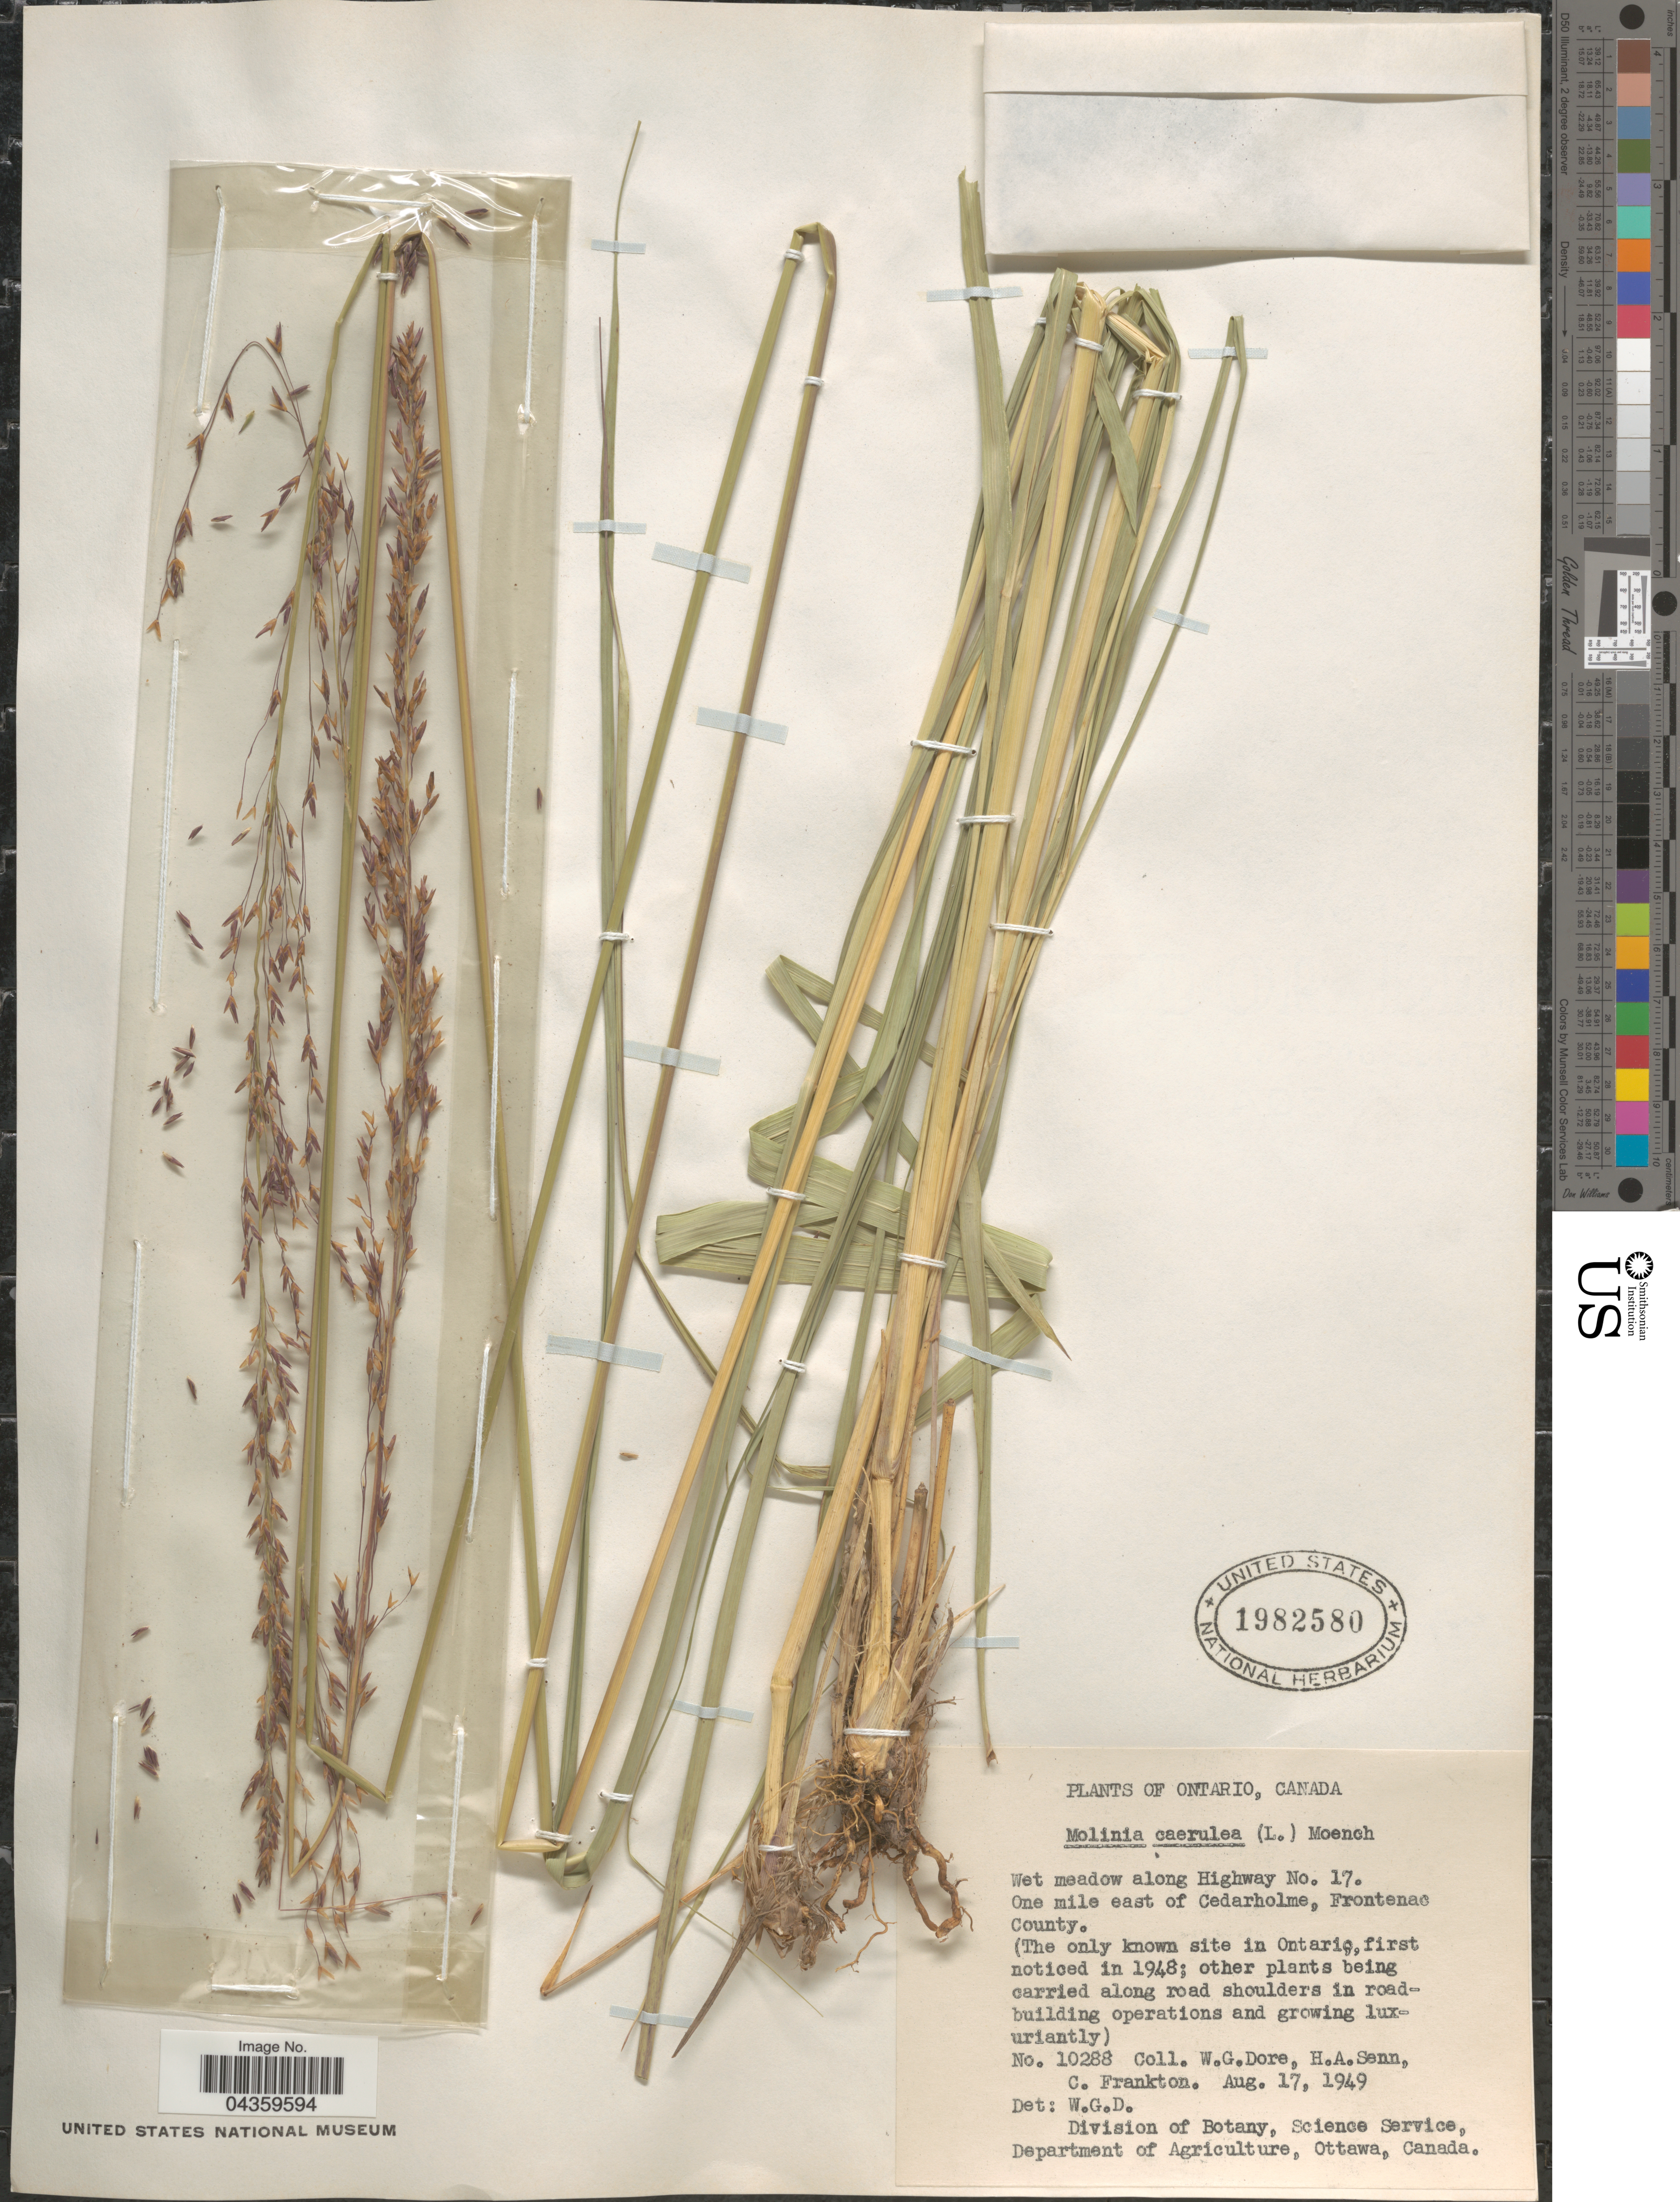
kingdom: Plantae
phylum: Tracheophyta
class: Liliopsida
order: Poales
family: Poaceae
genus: Molinia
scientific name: Molinia caerulea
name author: (L.) Moench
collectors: W. Dore, H. Senn & C. Frankton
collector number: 10288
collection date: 1949-08-17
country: Canada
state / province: Ontario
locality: Wet meadow along Highway No. 17. One mile east of Cedarholme, Frontenao County.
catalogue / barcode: US 1982580